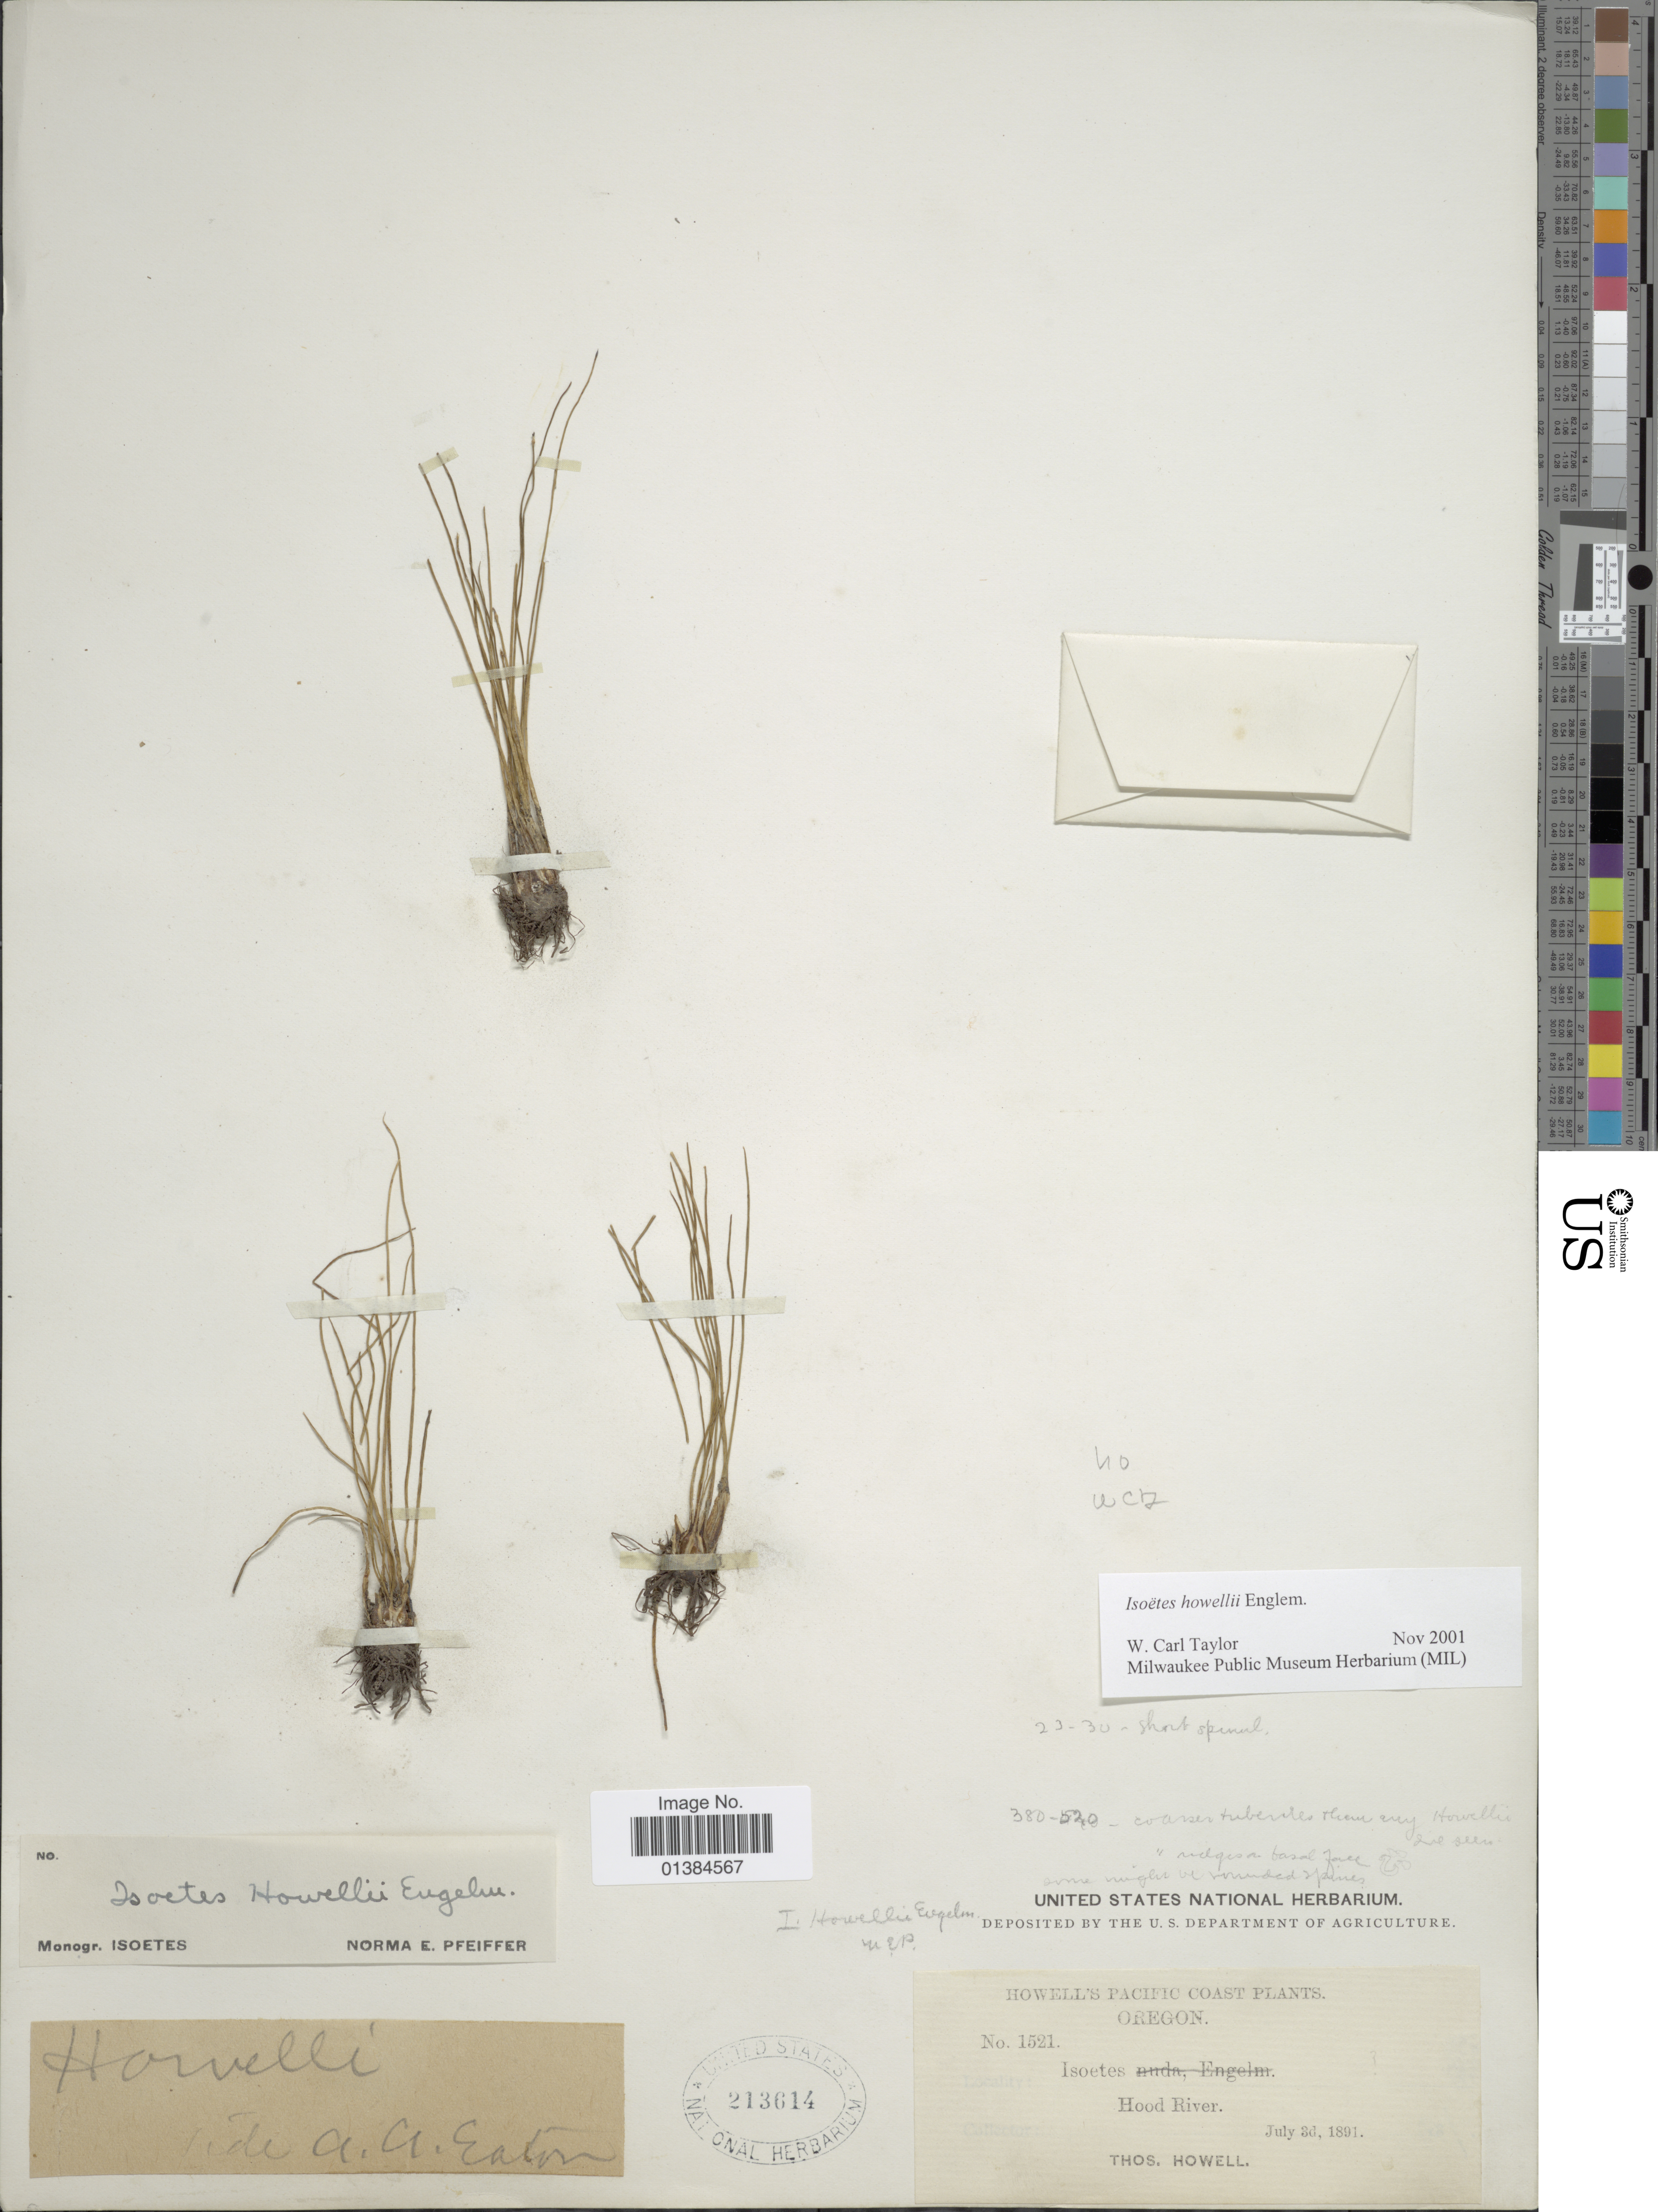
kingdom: Plantae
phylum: Tracheophyta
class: Lycopodiopsida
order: Isoetales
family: Isoetaceae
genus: Isoetes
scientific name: Isoetes howellii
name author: Engelm.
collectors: T. Howell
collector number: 1521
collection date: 1891-07-03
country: United States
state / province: Oregon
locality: Howell's Pacific Coast. Hood River.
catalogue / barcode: US 213614